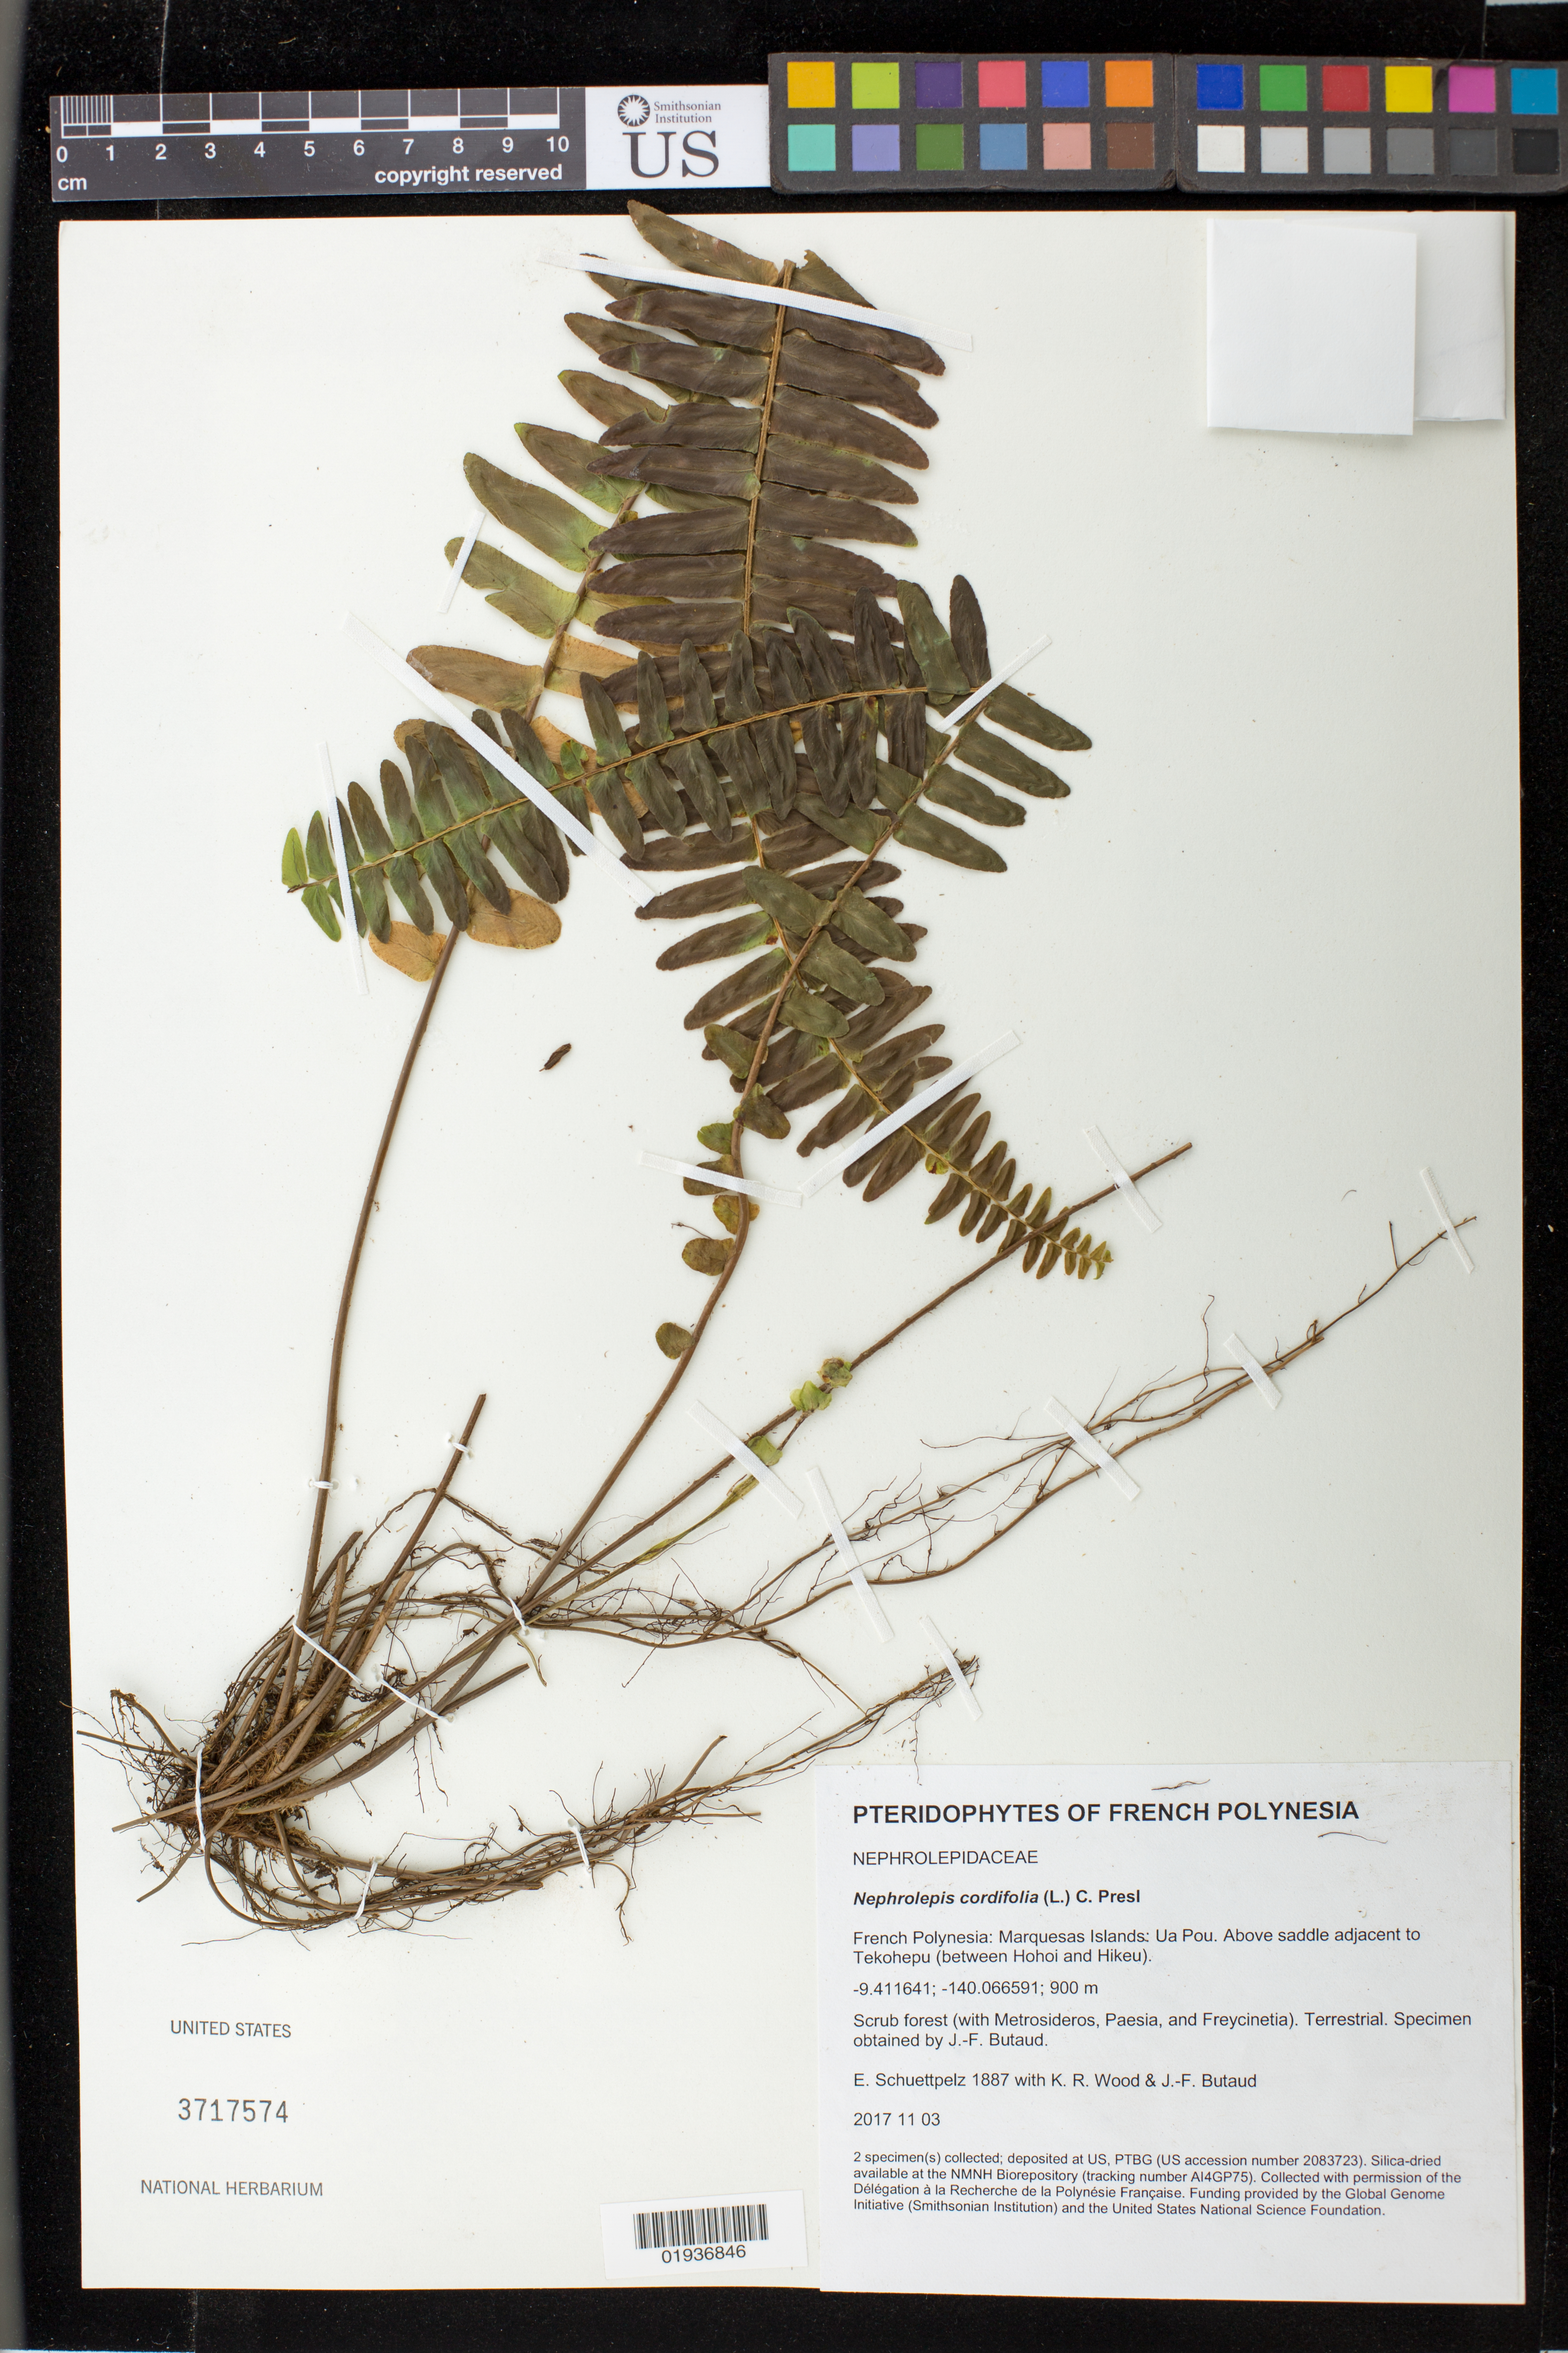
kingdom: Plantae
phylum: Tracheophyta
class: Polypodiopsida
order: Polypodiales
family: Nephrolepidaceae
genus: Nephrolepis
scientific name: Nephrolepis cordifolia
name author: (L.) C. Presl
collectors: E. Schuettpelz, K. R. Wood & J. -F. Butaud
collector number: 1887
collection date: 2017-11-03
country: French Polynesia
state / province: Marquesas Islands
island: Ua Pou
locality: Above saddle adjacent to Tekohepu (between Hohoi and Hikeu).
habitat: Scrub forest (with Metrosideros, Paesia, and Freycinetia).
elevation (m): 900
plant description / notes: Collected with permission of the Délégation à la Recherche de la Polynésie Française. Funding provided by the Global Genome Initiative (Smithsonian Institution) and the United States National Science Foundation. Silica dried tissue stored at AI4GP75 in the NMNH Biorepository, Smithsonian Institution.; Specimen obtained by J.-F. Butaud.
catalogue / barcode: US 3717574